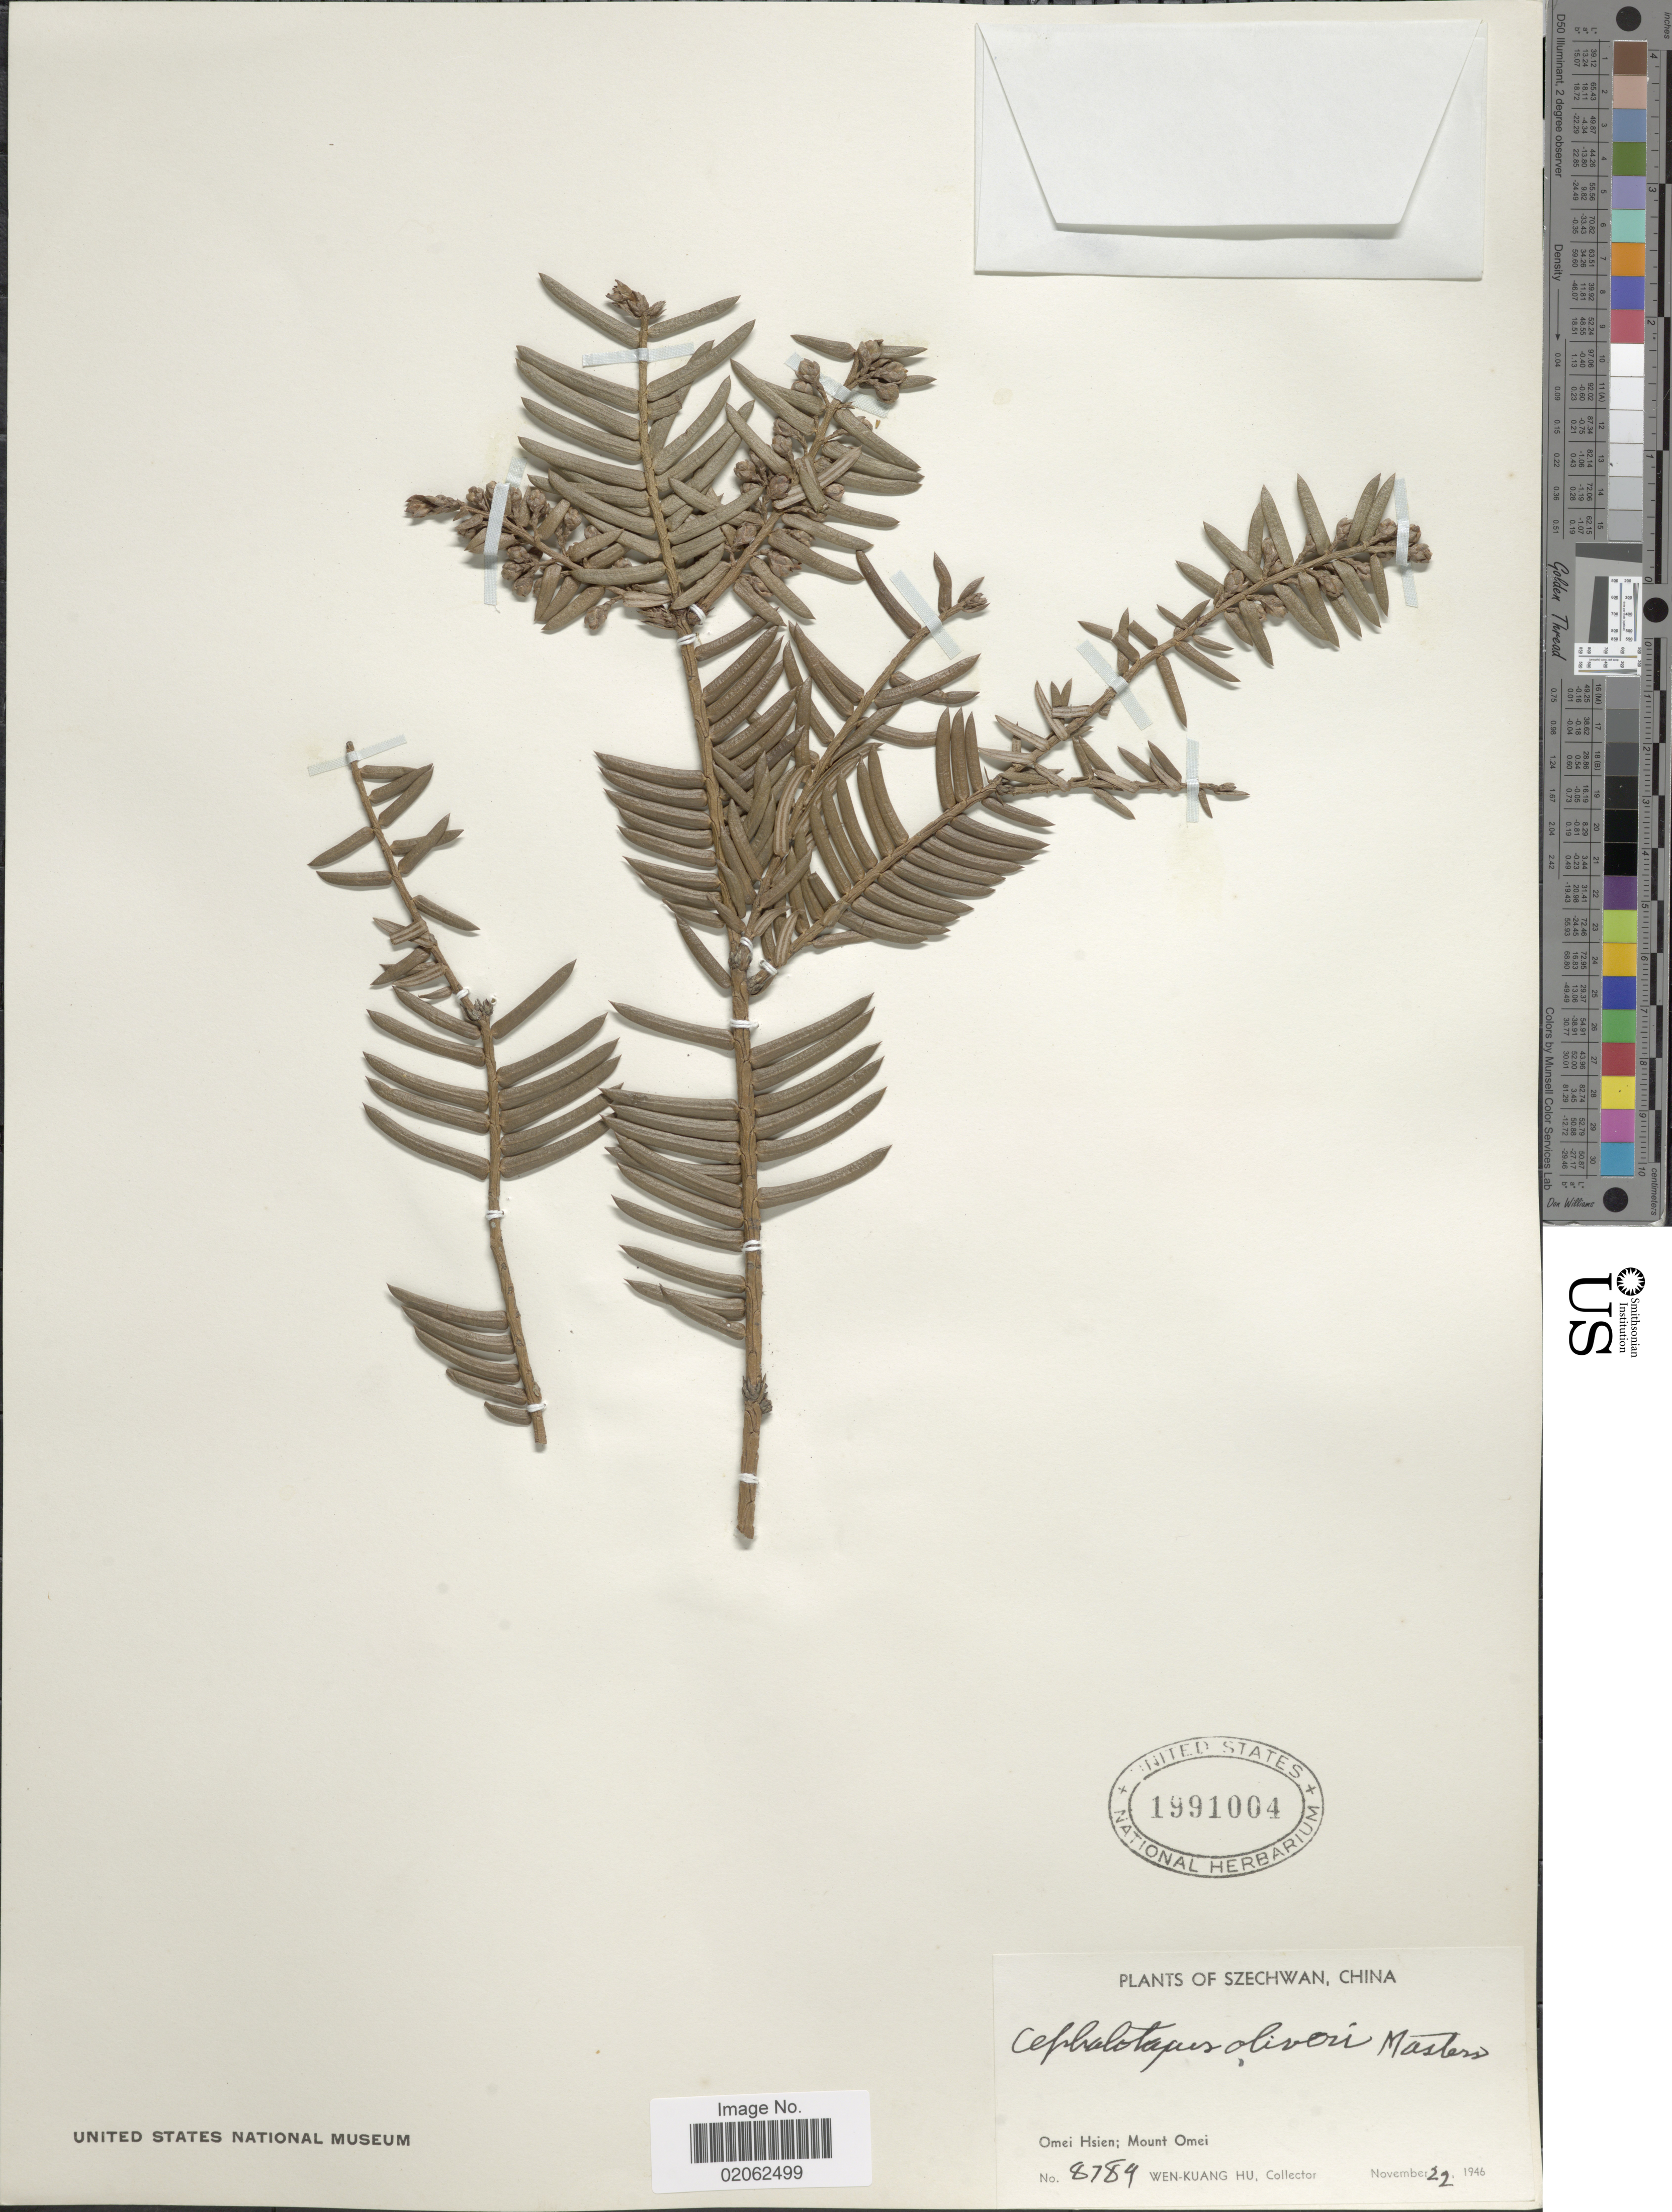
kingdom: Plantae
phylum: Tracheophyta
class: Pinopsida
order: Pinales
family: Cephalotaxaceae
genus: Cephalotaxus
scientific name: Cephalotaxus oliveri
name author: Mast.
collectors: W. K. Hu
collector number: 8784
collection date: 1946-11-22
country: China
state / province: Sichuan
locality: Szechwan. Omei Hsien; Mount Omei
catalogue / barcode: US 1991004